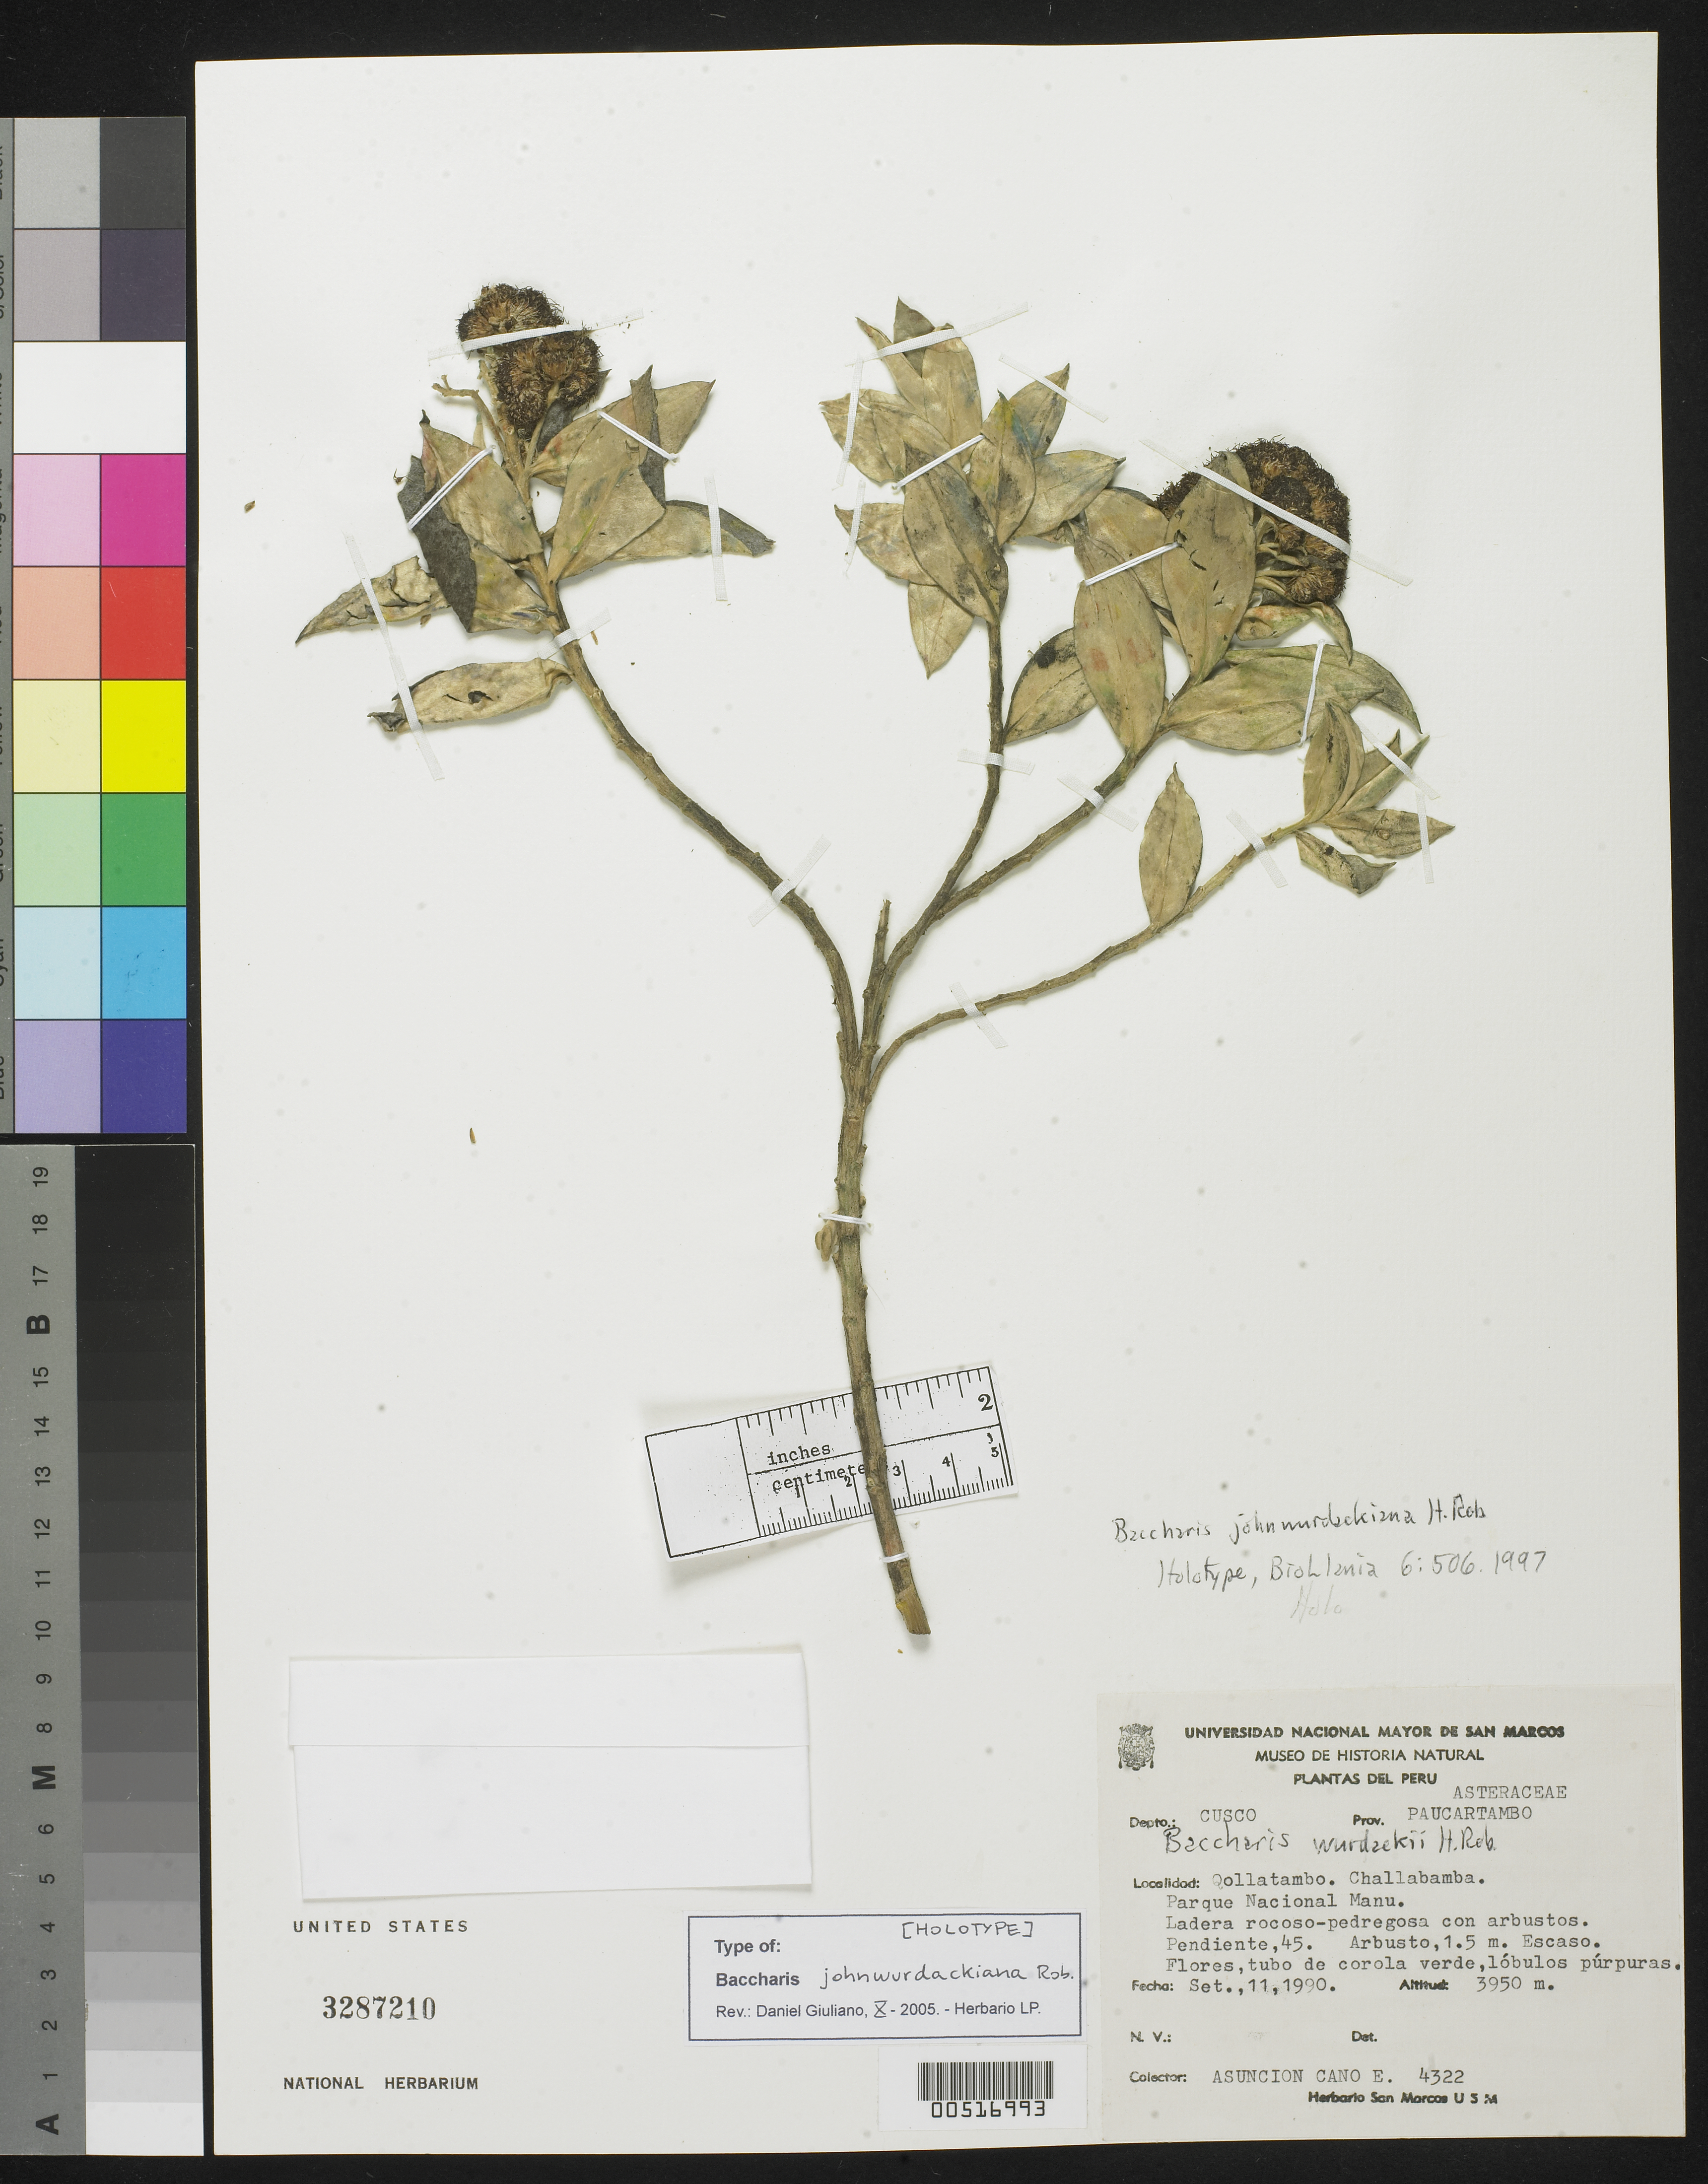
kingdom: Plantae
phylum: Tracheophyta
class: Magnoliopsida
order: Asterales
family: Asteraceae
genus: Baccharis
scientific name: Baccharis johnwurdackiana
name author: H. Rob.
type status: Holotype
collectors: A. Cano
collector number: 4322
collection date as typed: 11 Sep 1990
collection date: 1990-09-11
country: Peru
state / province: Cusco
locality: Quillabamba, Challabamba, Parque Nacional Manú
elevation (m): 3950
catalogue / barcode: US 3287210